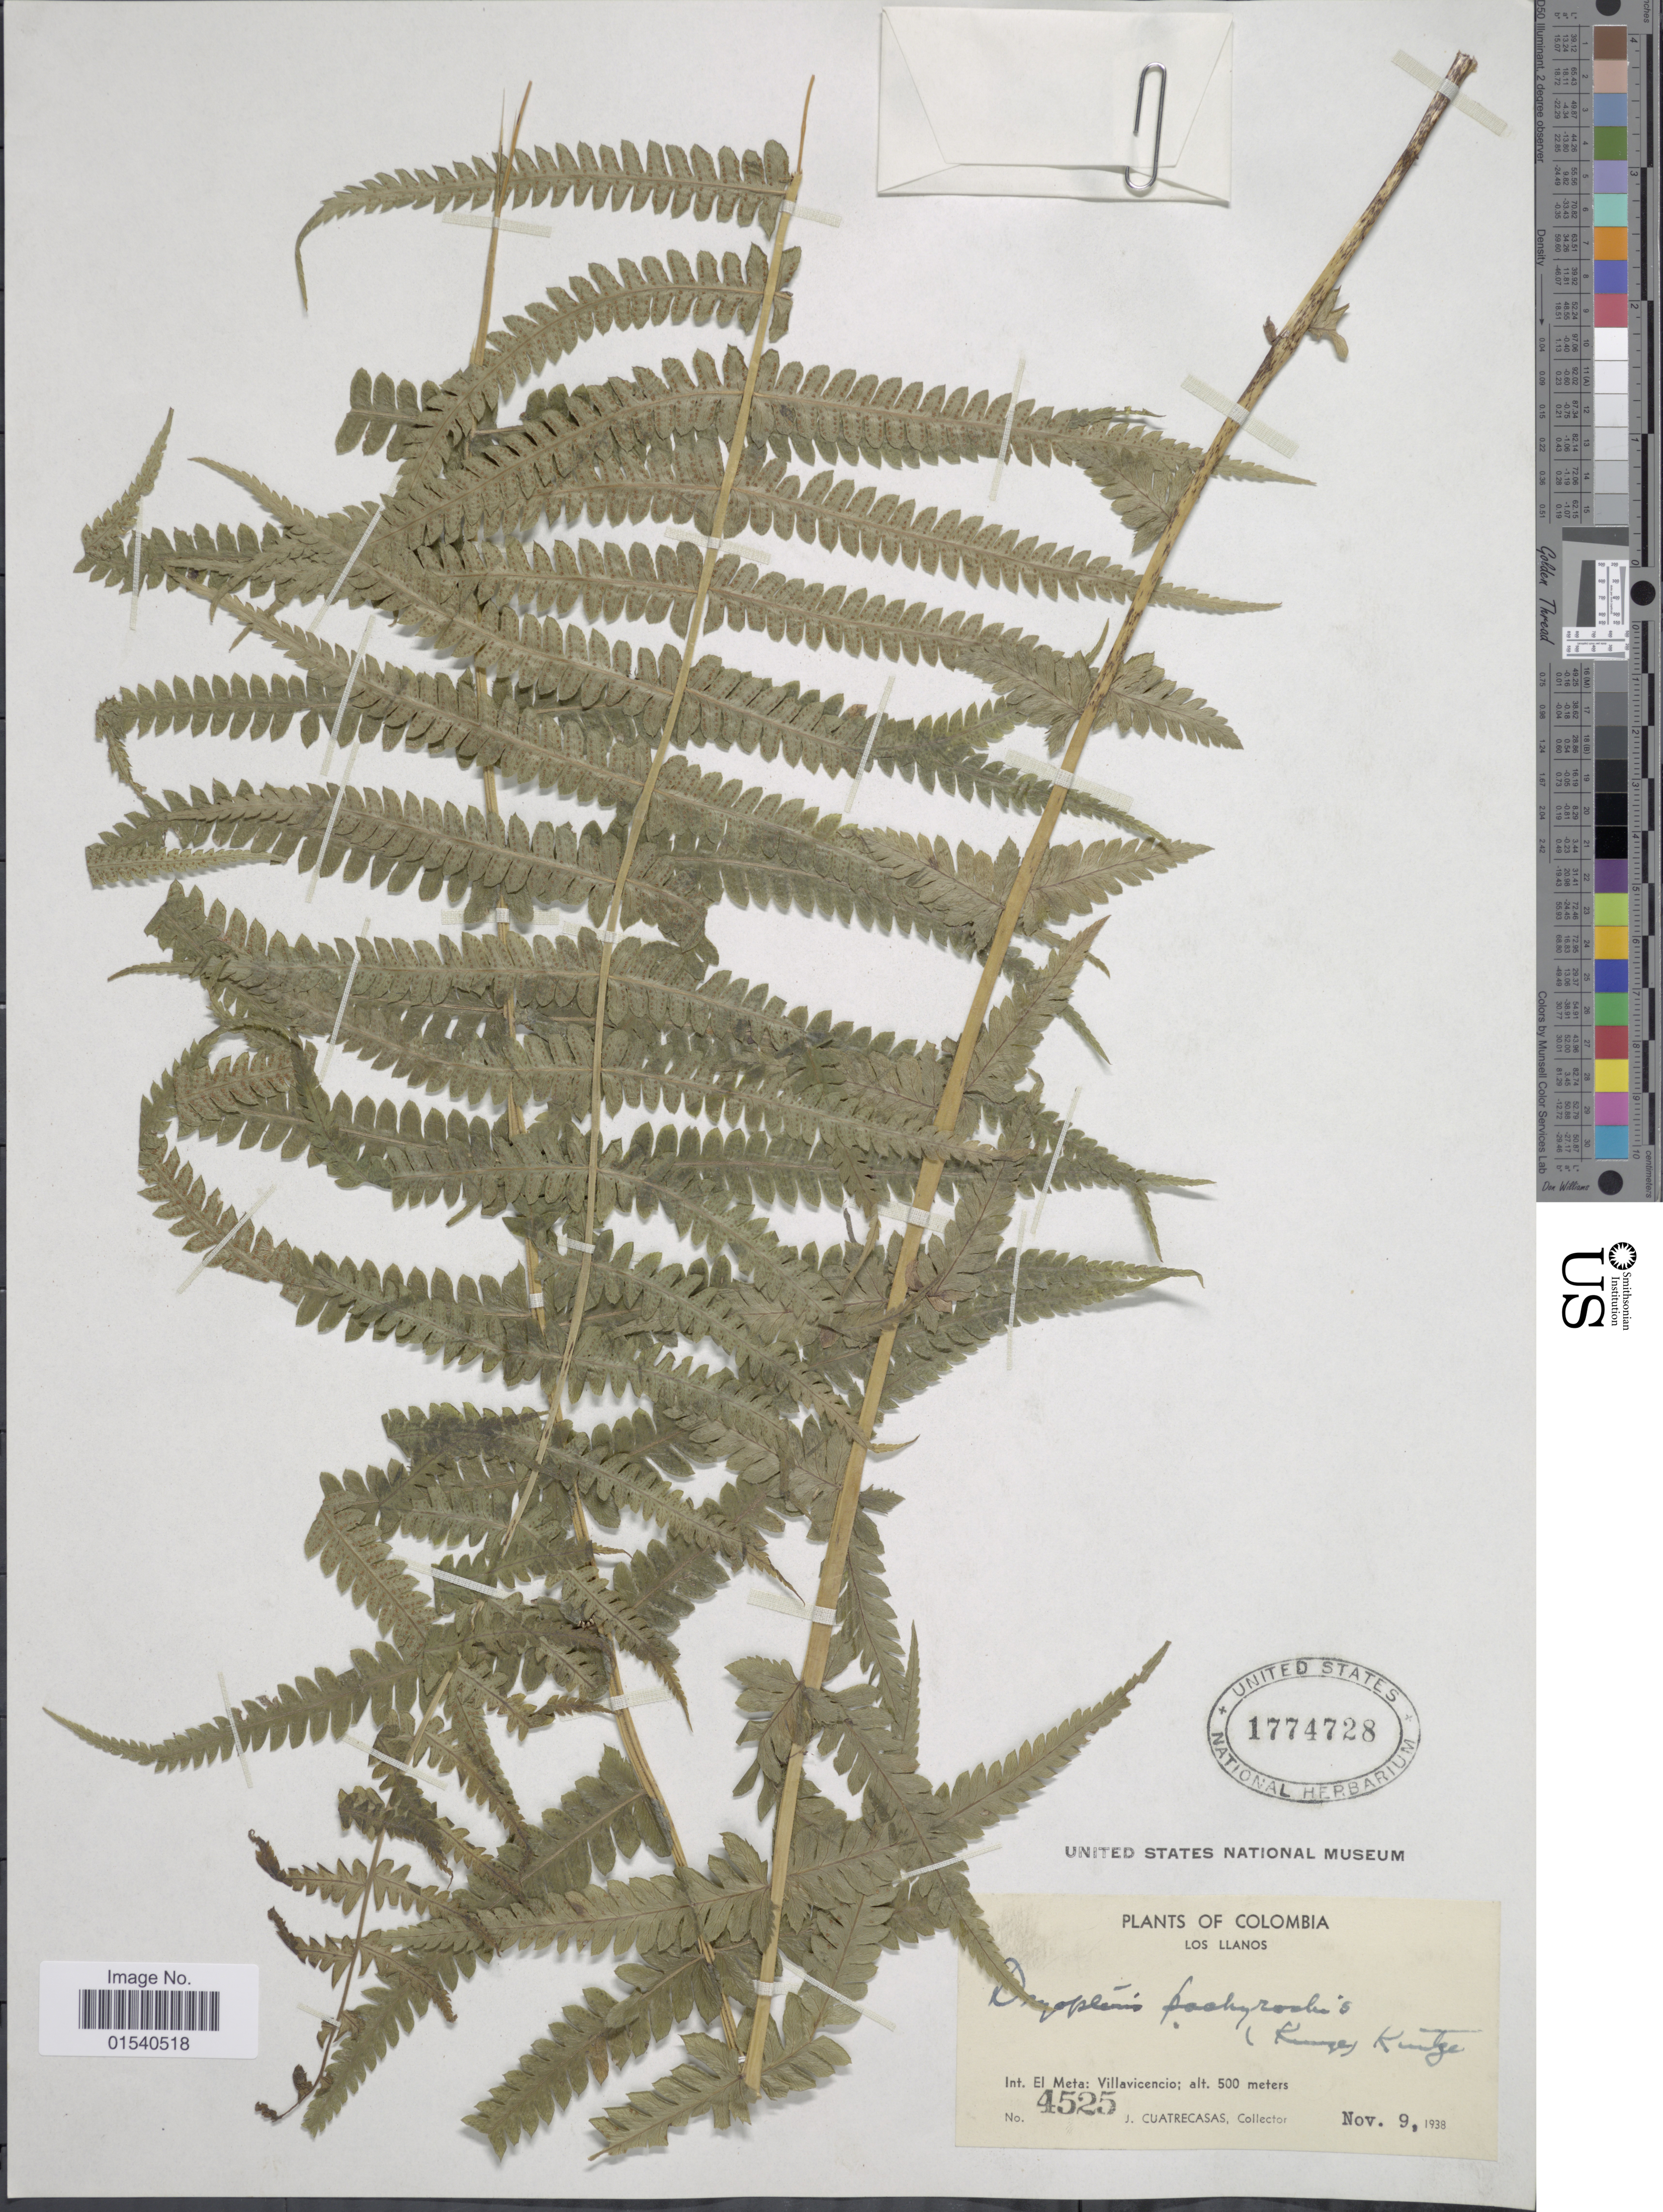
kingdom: Plantae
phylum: Tracheophyta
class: Polypodiopsida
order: Polypodiales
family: Thelypteridaceae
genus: Amauropelta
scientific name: Amauropelta pachyrachis (Kunze) comb. nov., ined 2015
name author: (Kunze)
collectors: J. Cuatrecasas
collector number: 4525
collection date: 1938-11-09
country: Colombia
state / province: Meta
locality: Los LLanos, Int. El Meta: Villavicencio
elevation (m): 500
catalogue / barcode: US 1774728